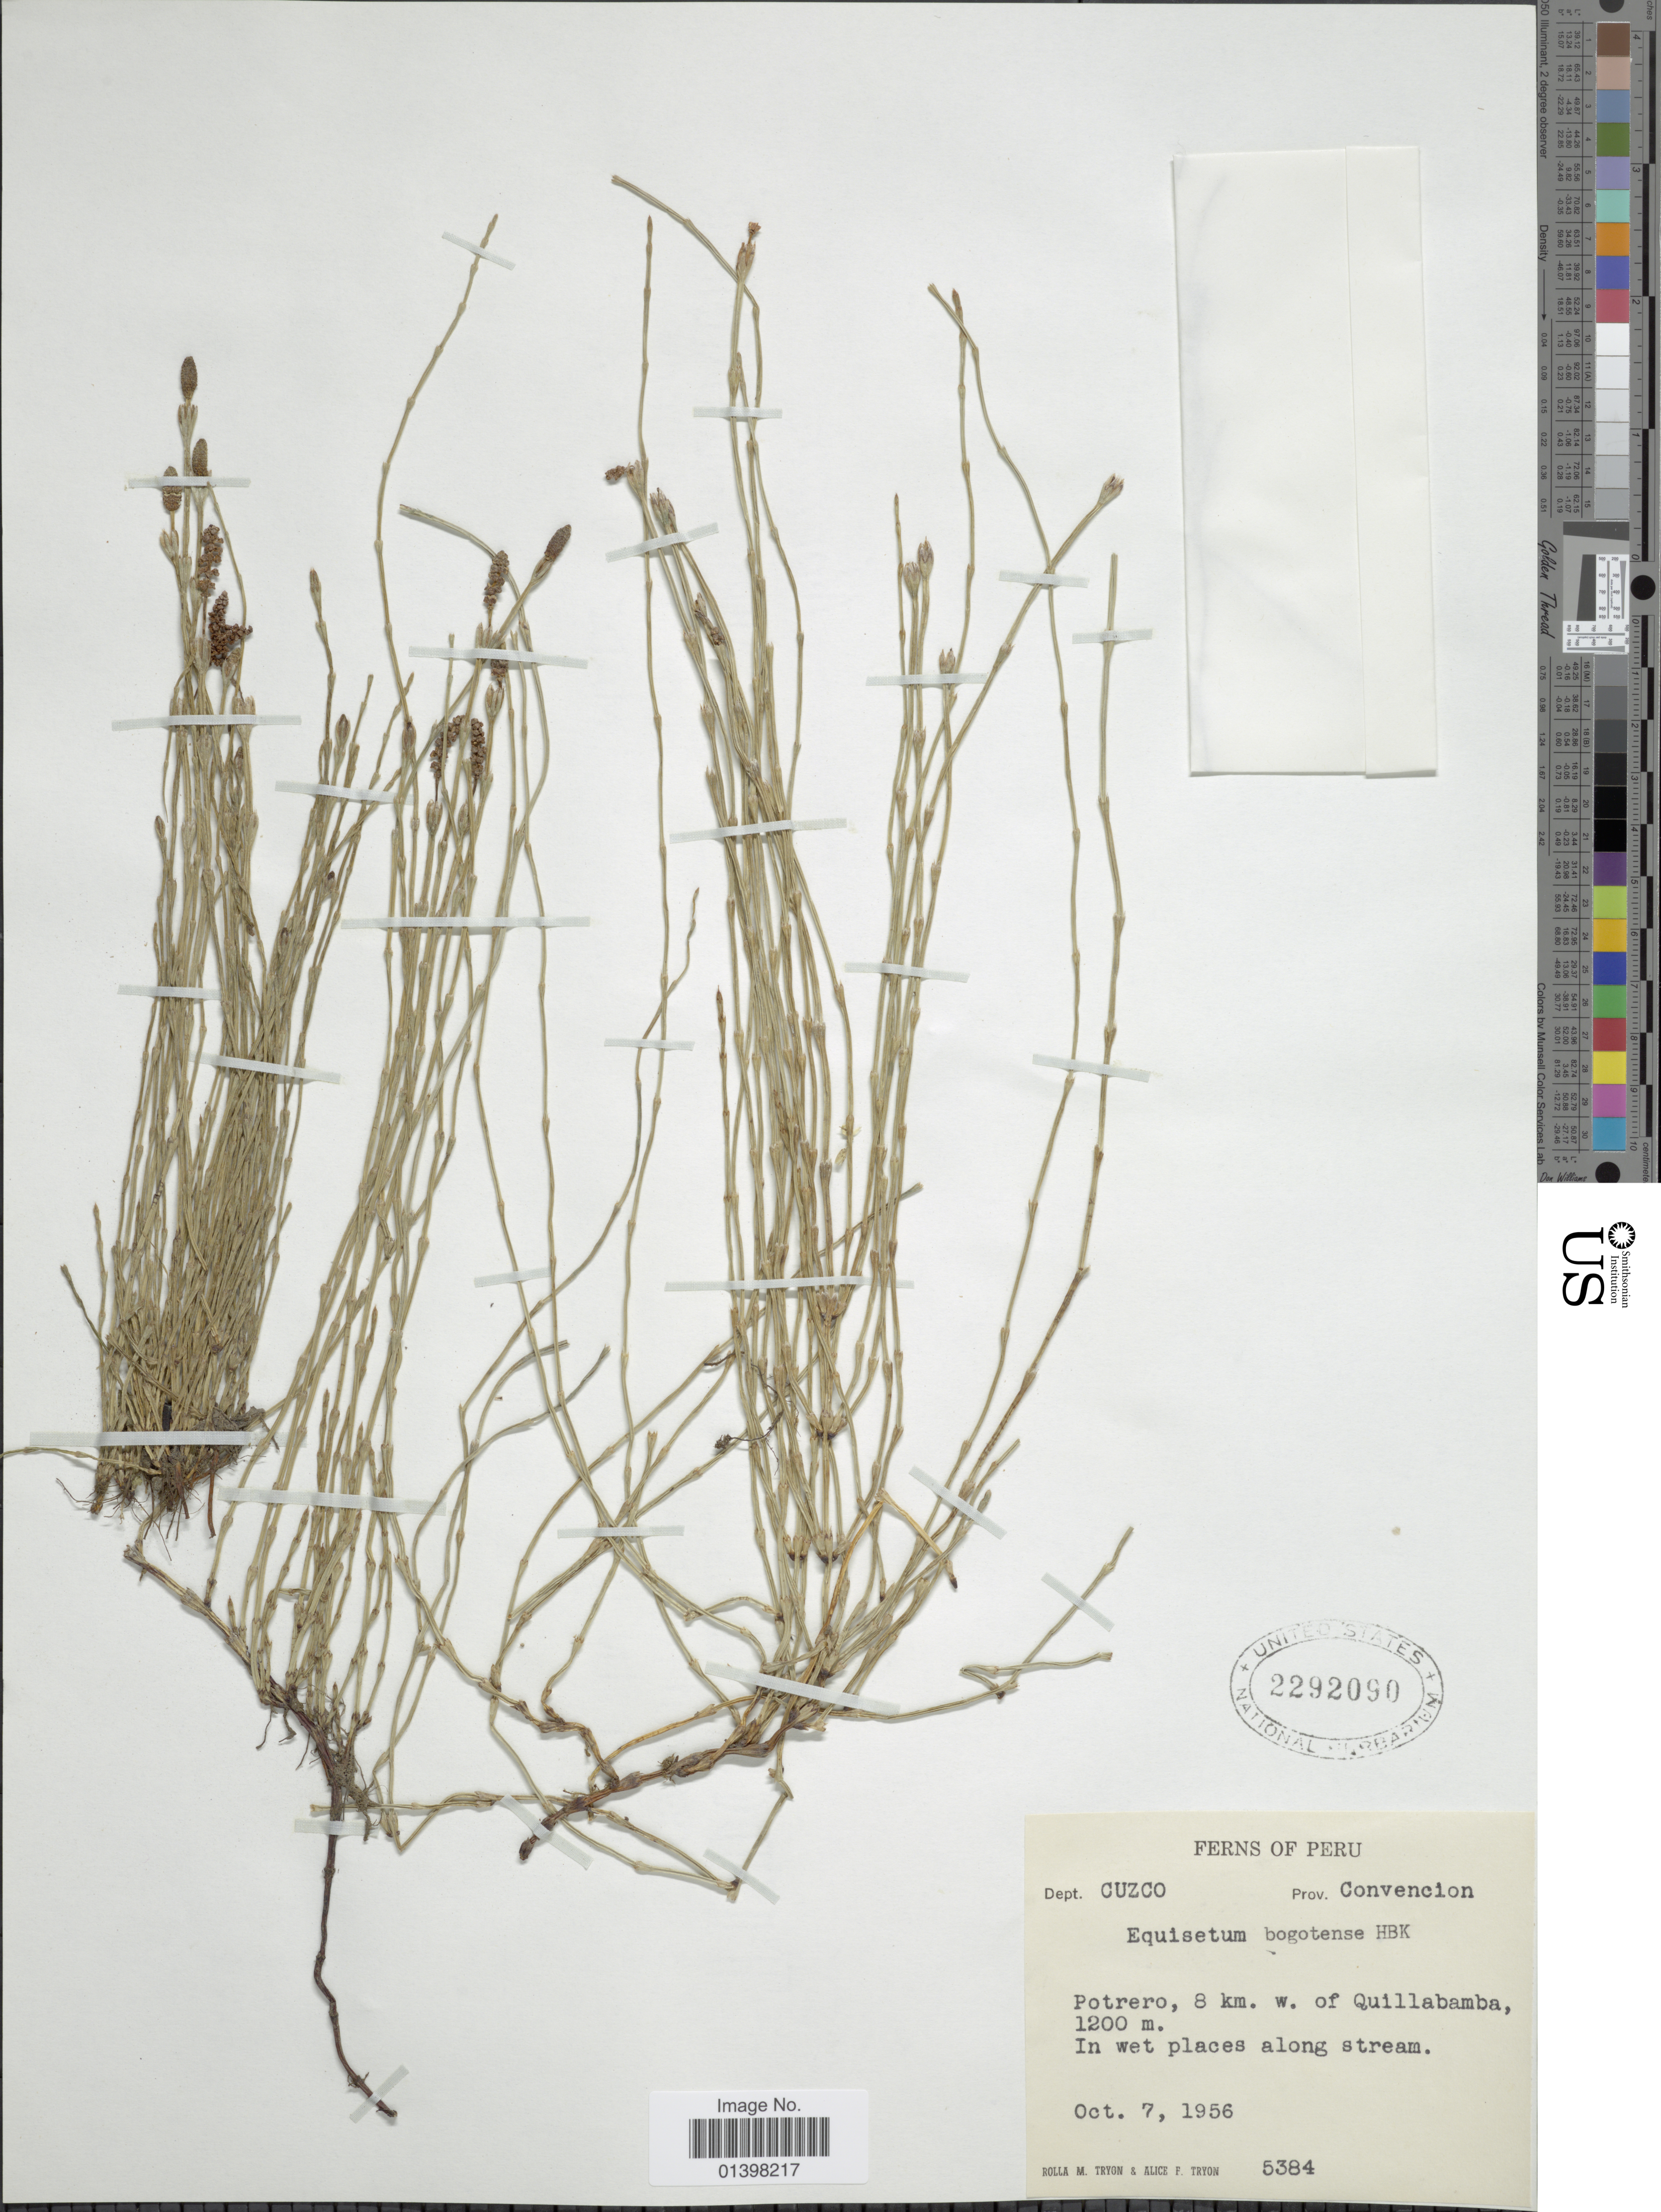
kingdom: Plantae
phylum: Tracheophyta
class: Polypodiopsida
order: Equisetales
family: Equisetaceae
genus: Equisetum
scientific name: Equisetum bogotense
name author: Kunth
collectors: R. M. Tryon & A. F. Tryon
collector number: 5384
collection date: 1956-10-07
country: Peru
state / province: Cusco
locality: Prov. Convencion, Potrero, 8 km. w of Quillabamba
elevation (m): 1200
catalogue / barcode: US 2292090